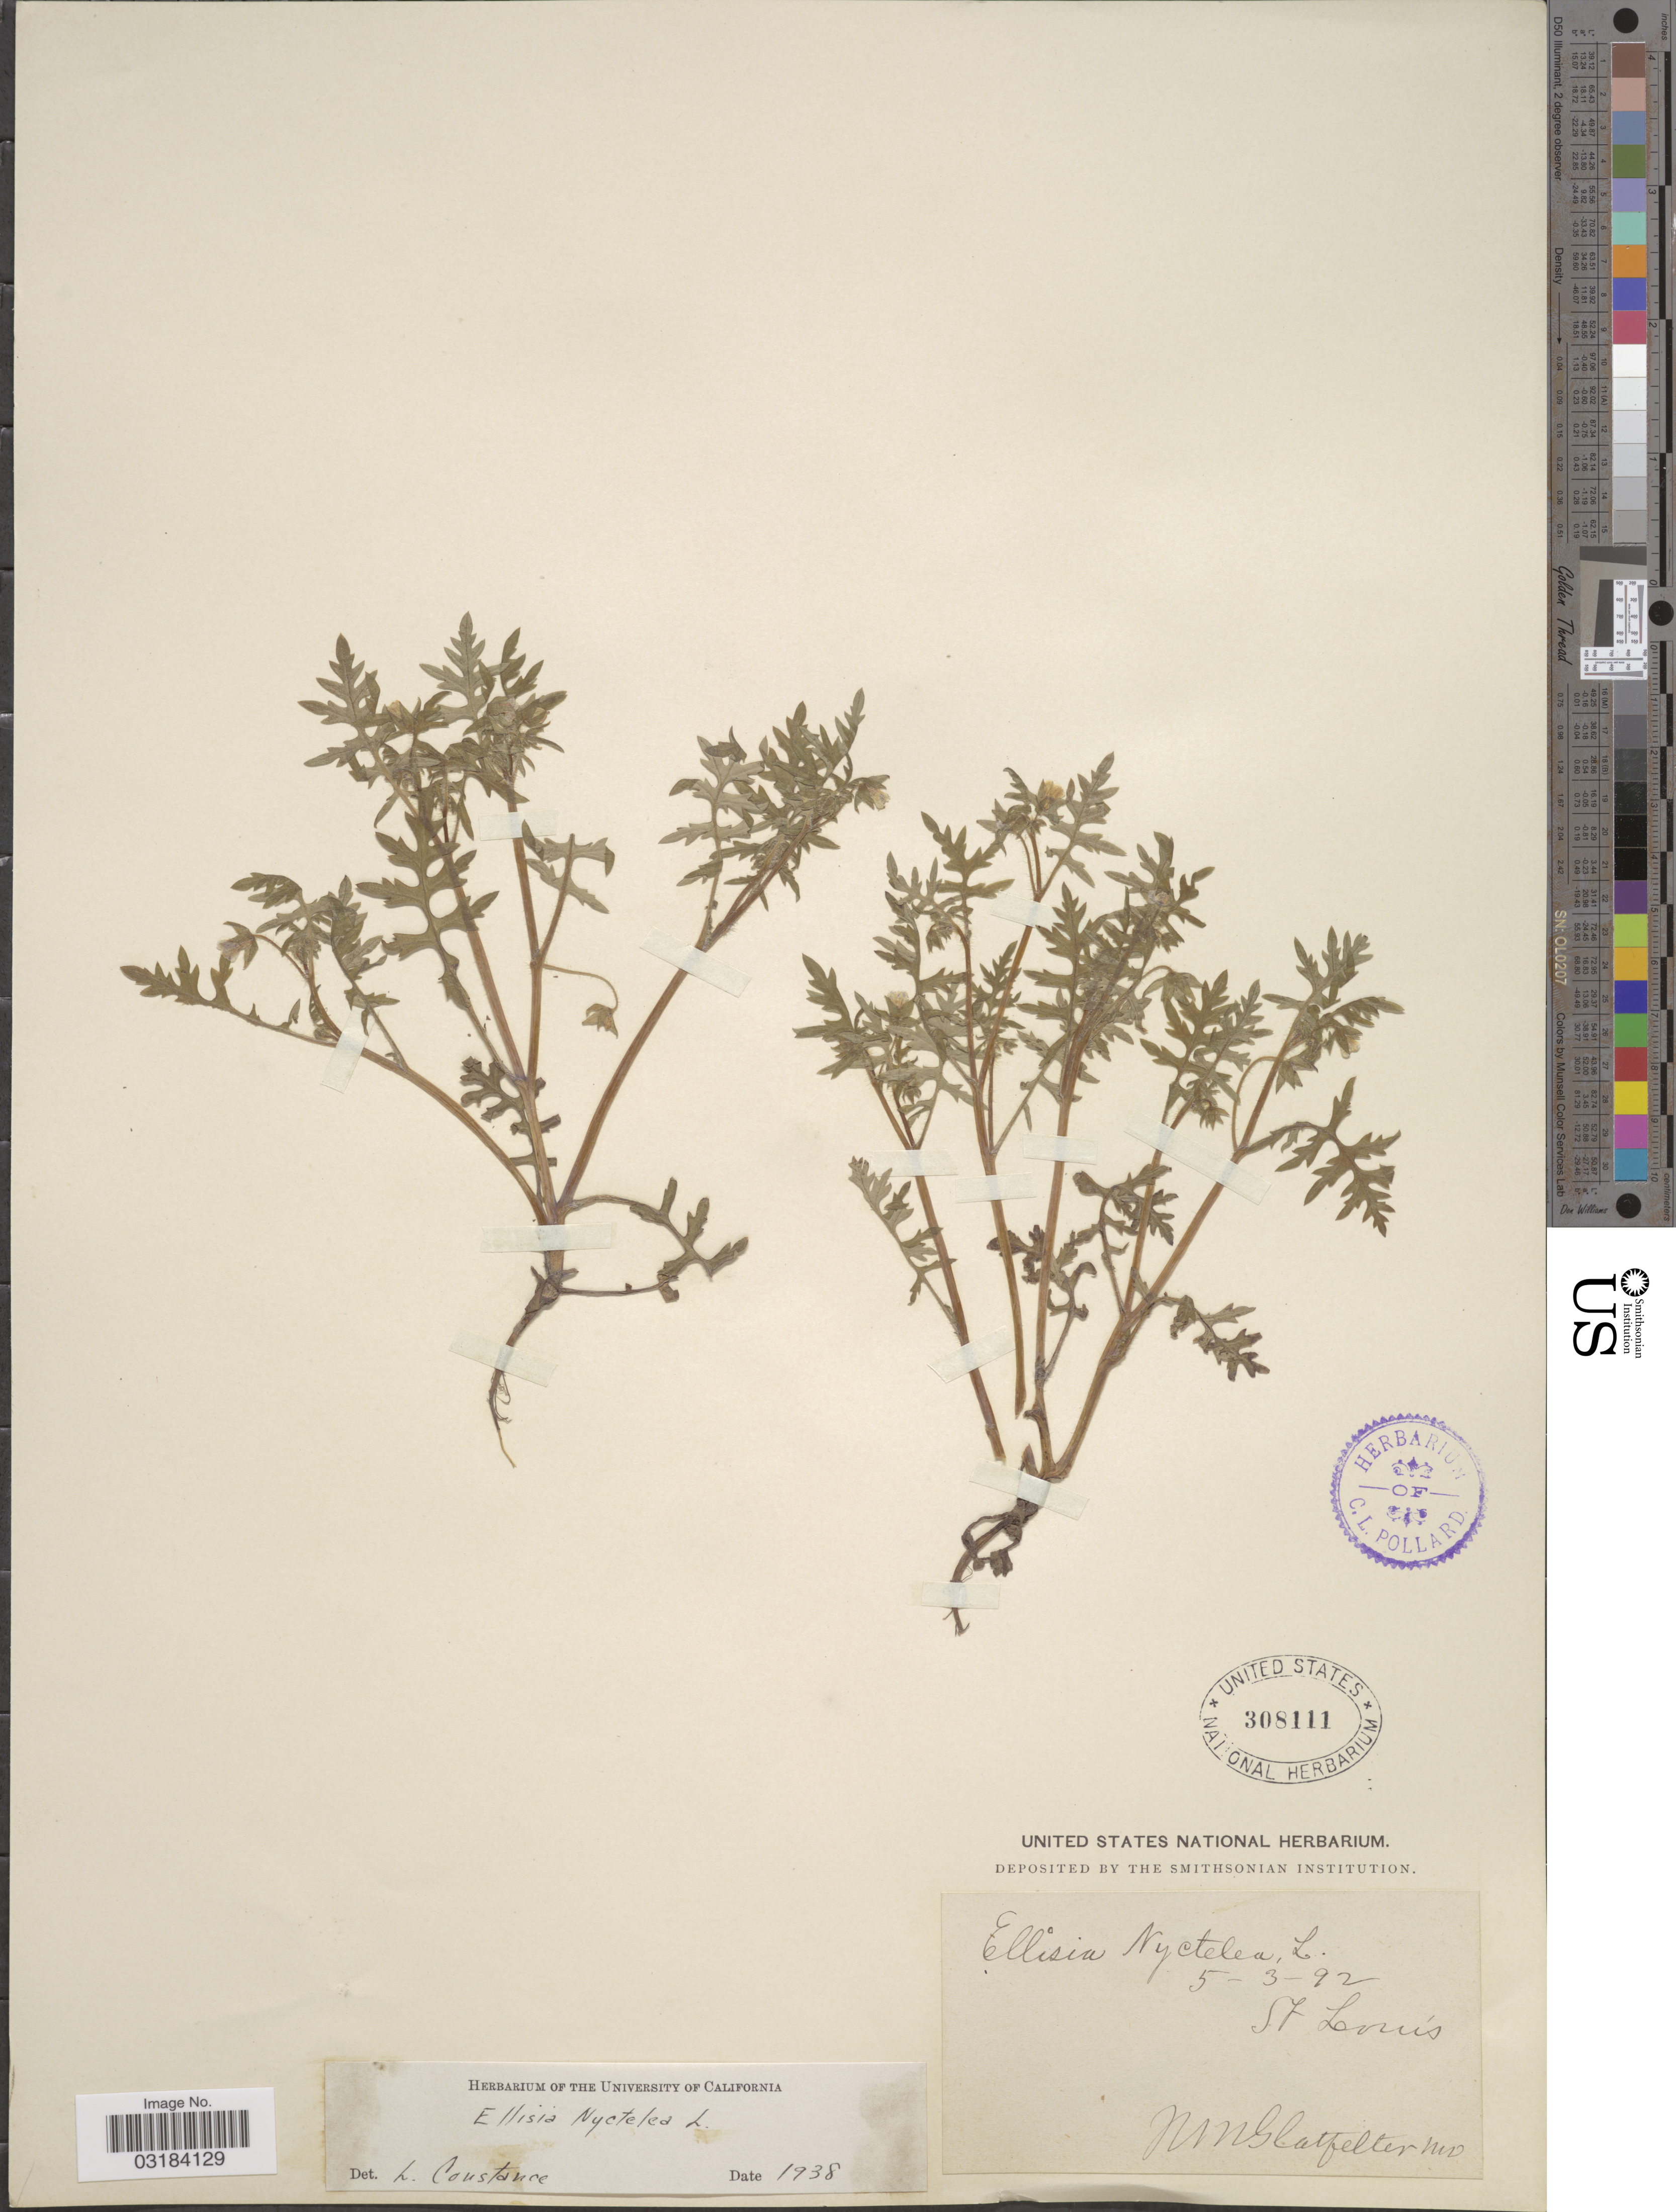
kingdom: Plantae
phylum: Tracheophyta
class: Magnoliopsida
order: Boraginales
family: Hydrophyllaceae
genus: Ellisia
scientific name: Ellisia nyctelea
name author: L.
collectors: N. M. Glatfelter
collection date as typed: Transcribed d/m/y: 3/5/92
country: United States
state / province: Missouri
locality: St. Louis.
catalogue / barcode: US 308111